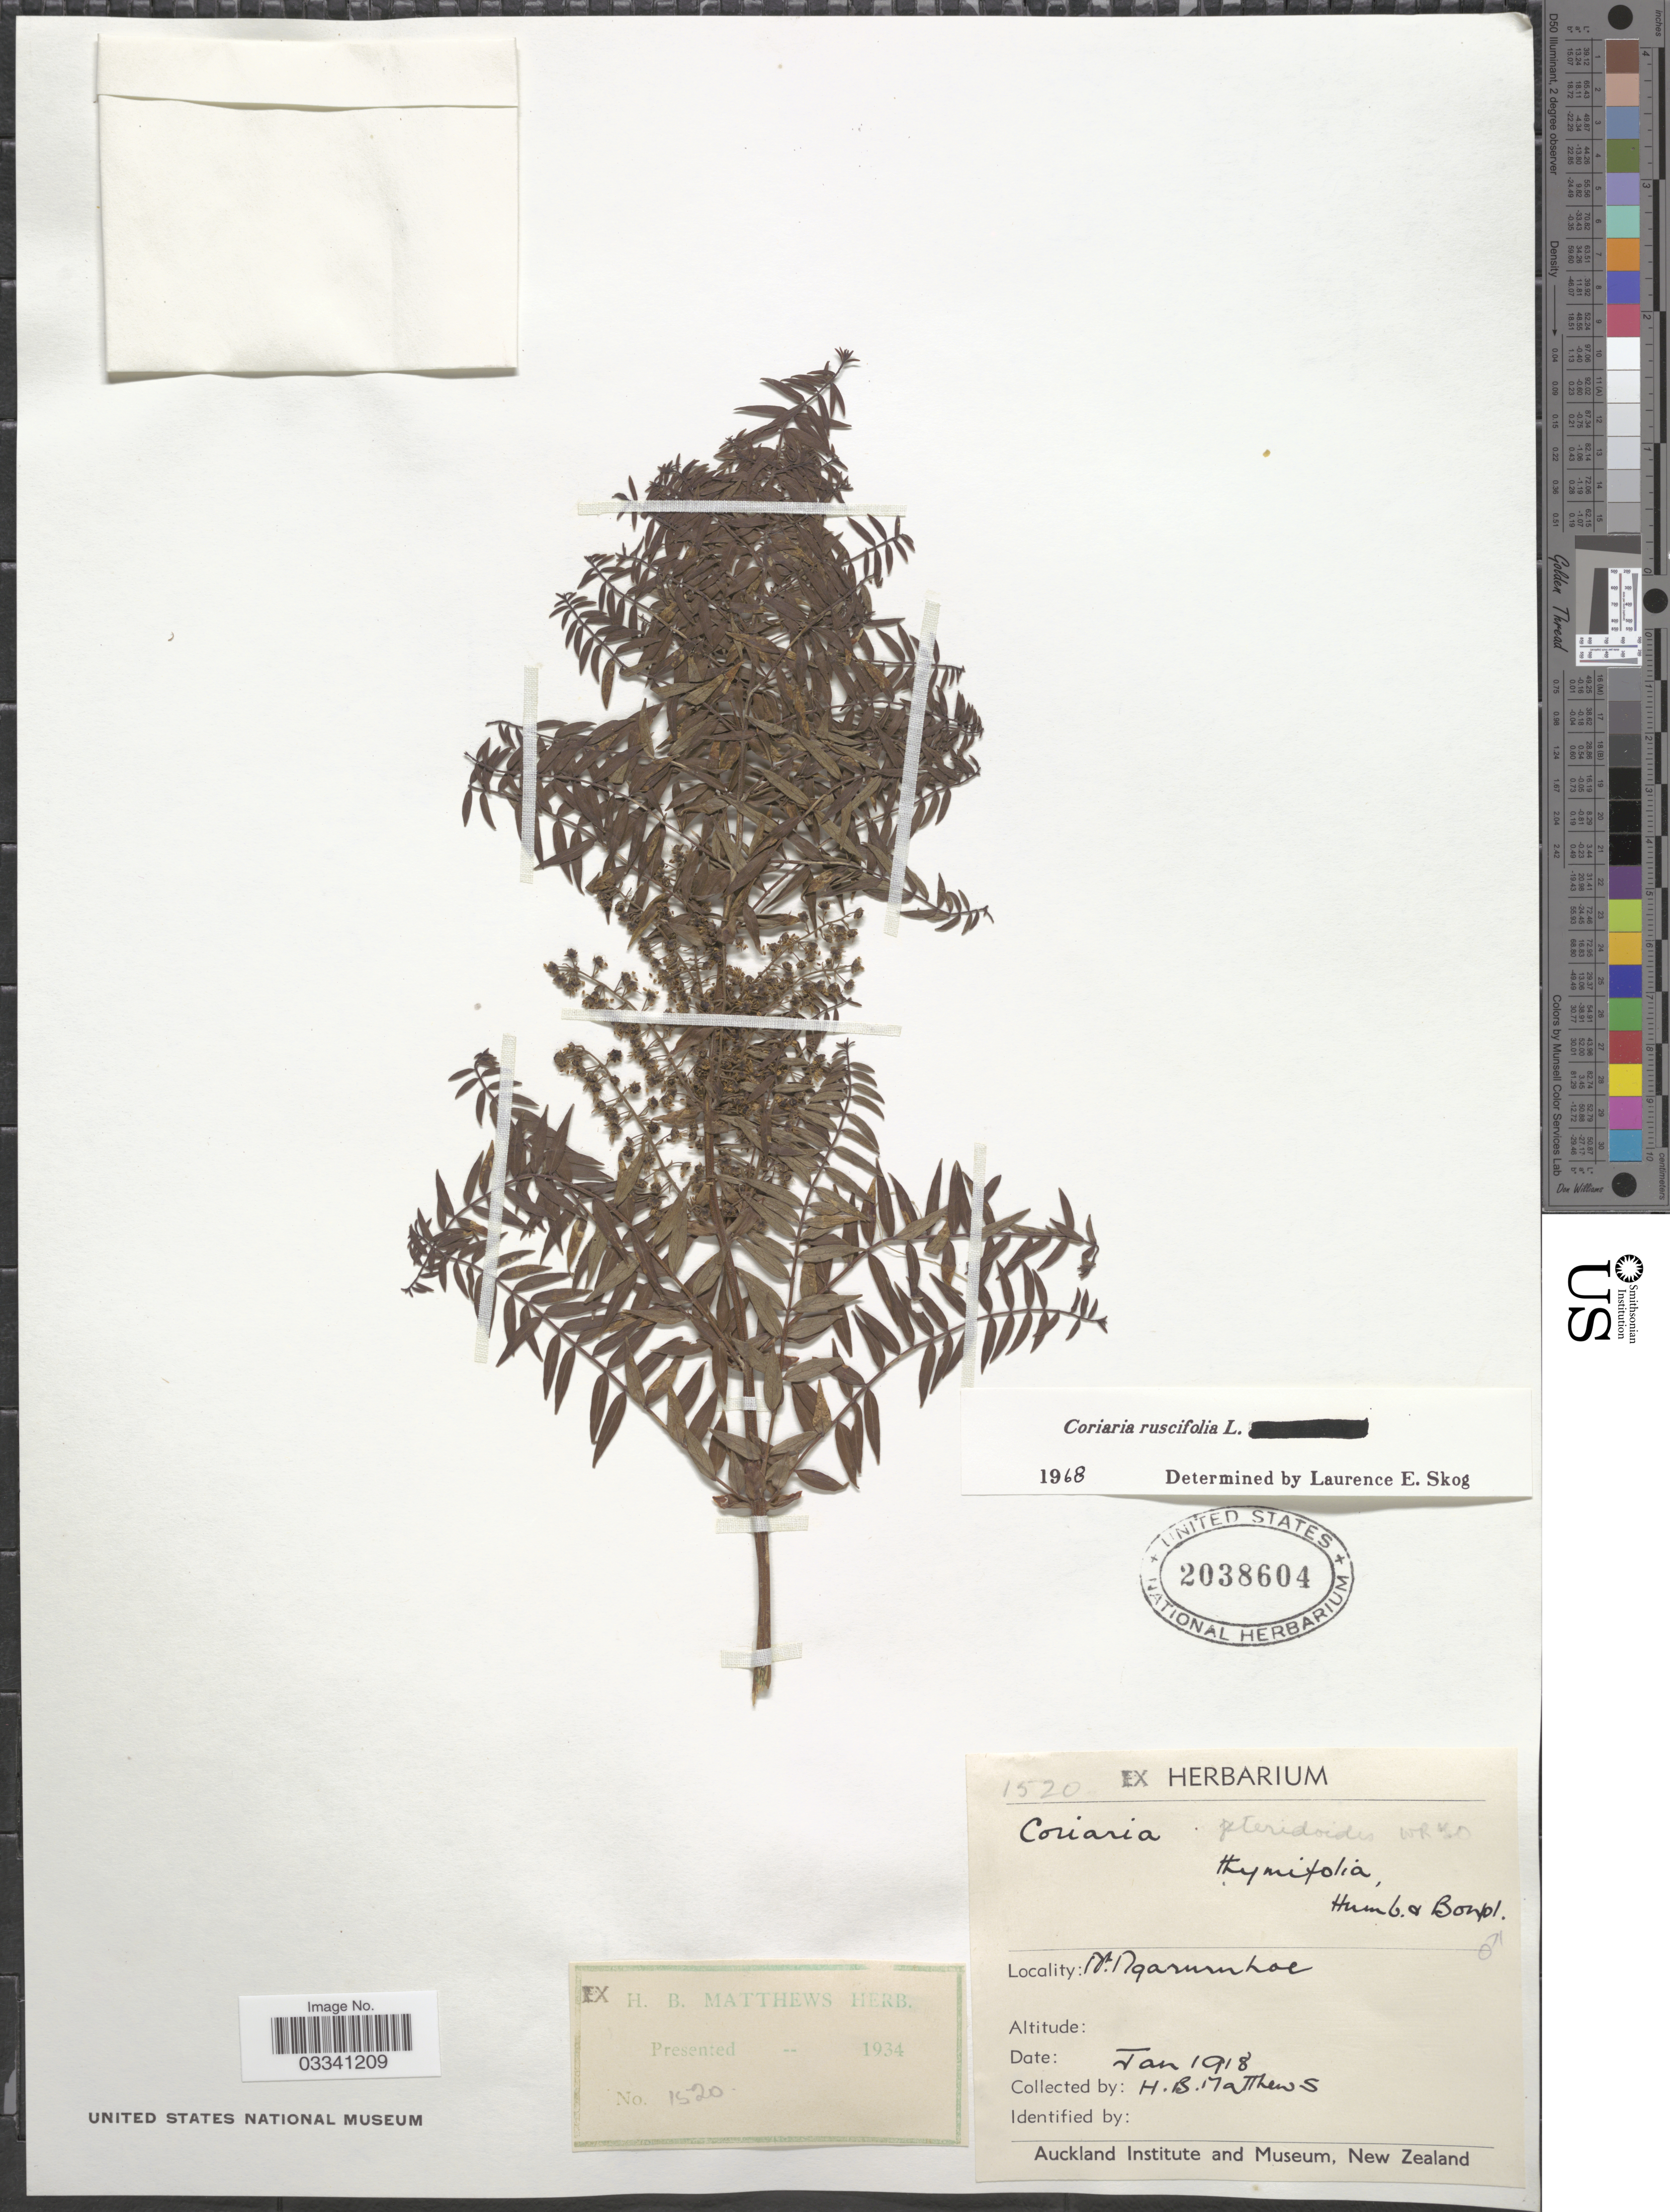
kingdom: Plantae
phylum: Tracheophyta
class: Magnoliopsida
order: Cucurbitales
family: Coriariaceae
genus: Coriaria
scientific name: Coriaria ruscifolia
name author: L.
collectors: H. B. Matthews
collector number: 1520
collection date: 1918-01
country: New Zealand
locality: Mt. Ngauruhoe.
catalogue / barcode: US 2038604